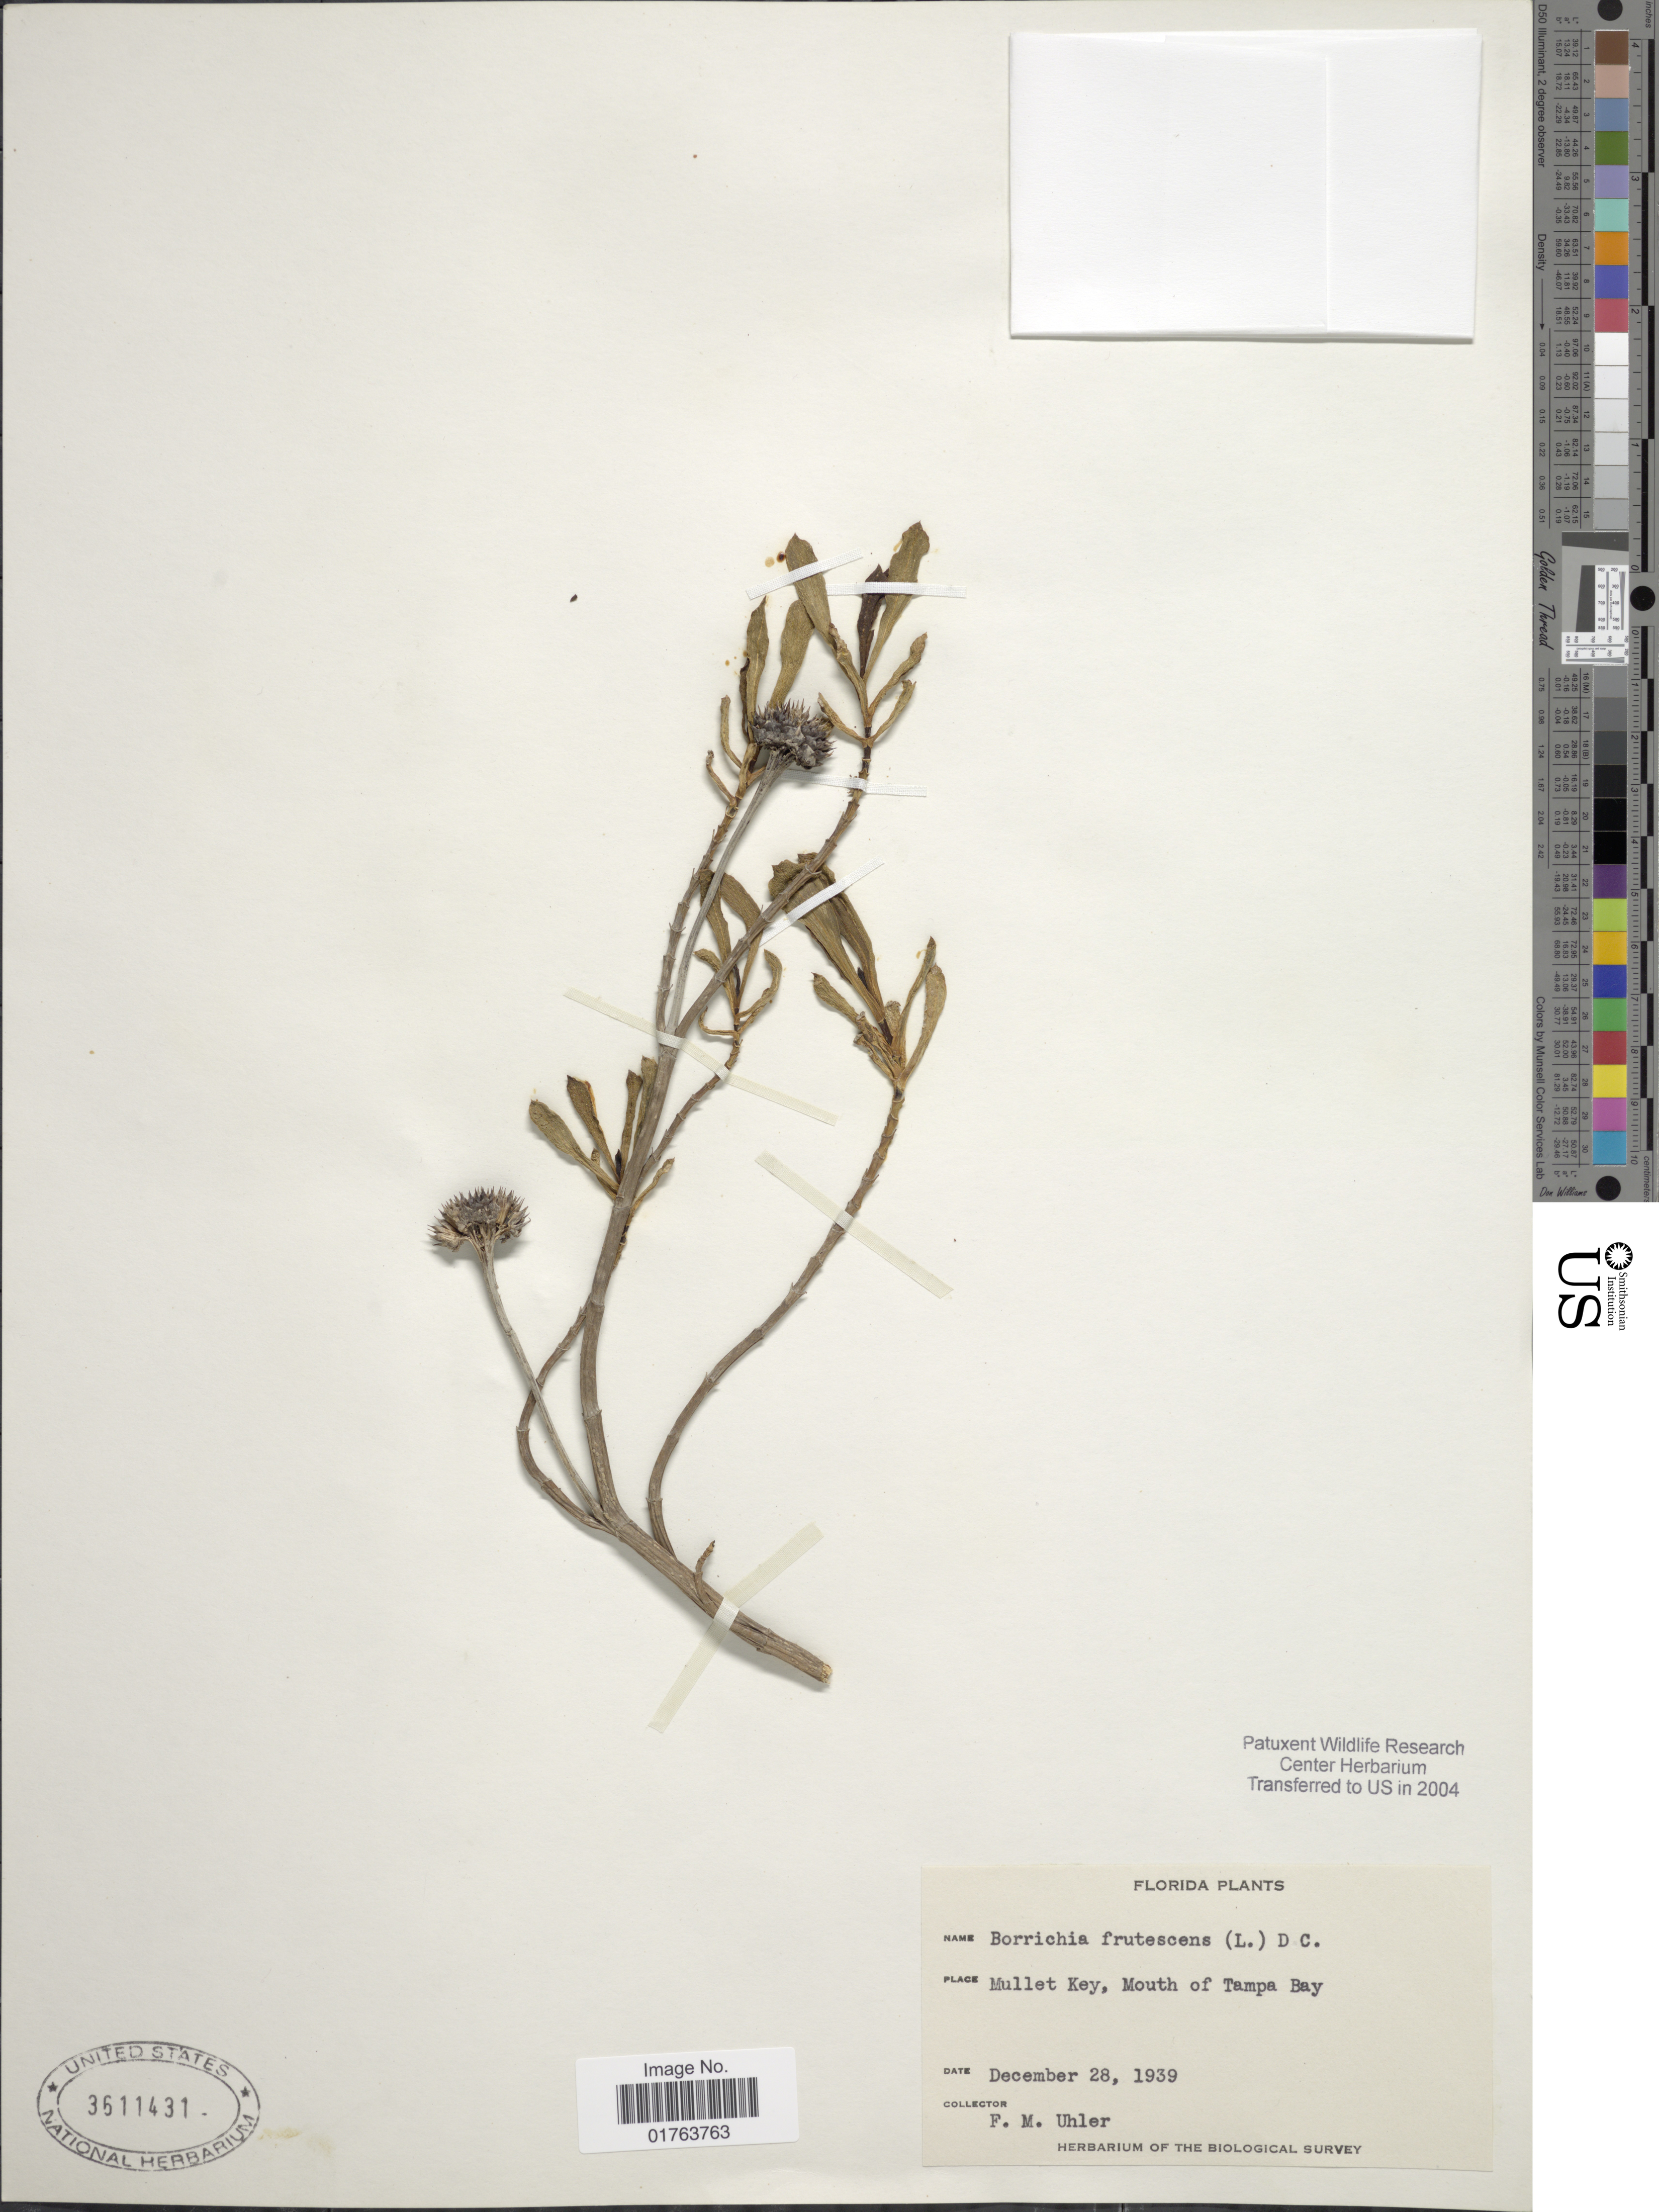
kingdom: Plantae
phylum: Tracheophyta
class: Magnoliopsida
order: Asterales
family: Asteraceae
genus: Borrichia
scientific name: Borrichia frutescens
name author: (L.) DC.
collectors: F. M. Uhler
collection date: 1939-12-28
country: United States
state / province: Florida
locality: Mullet Key, Mouth of Tampa Bay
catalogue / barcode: US 3611431